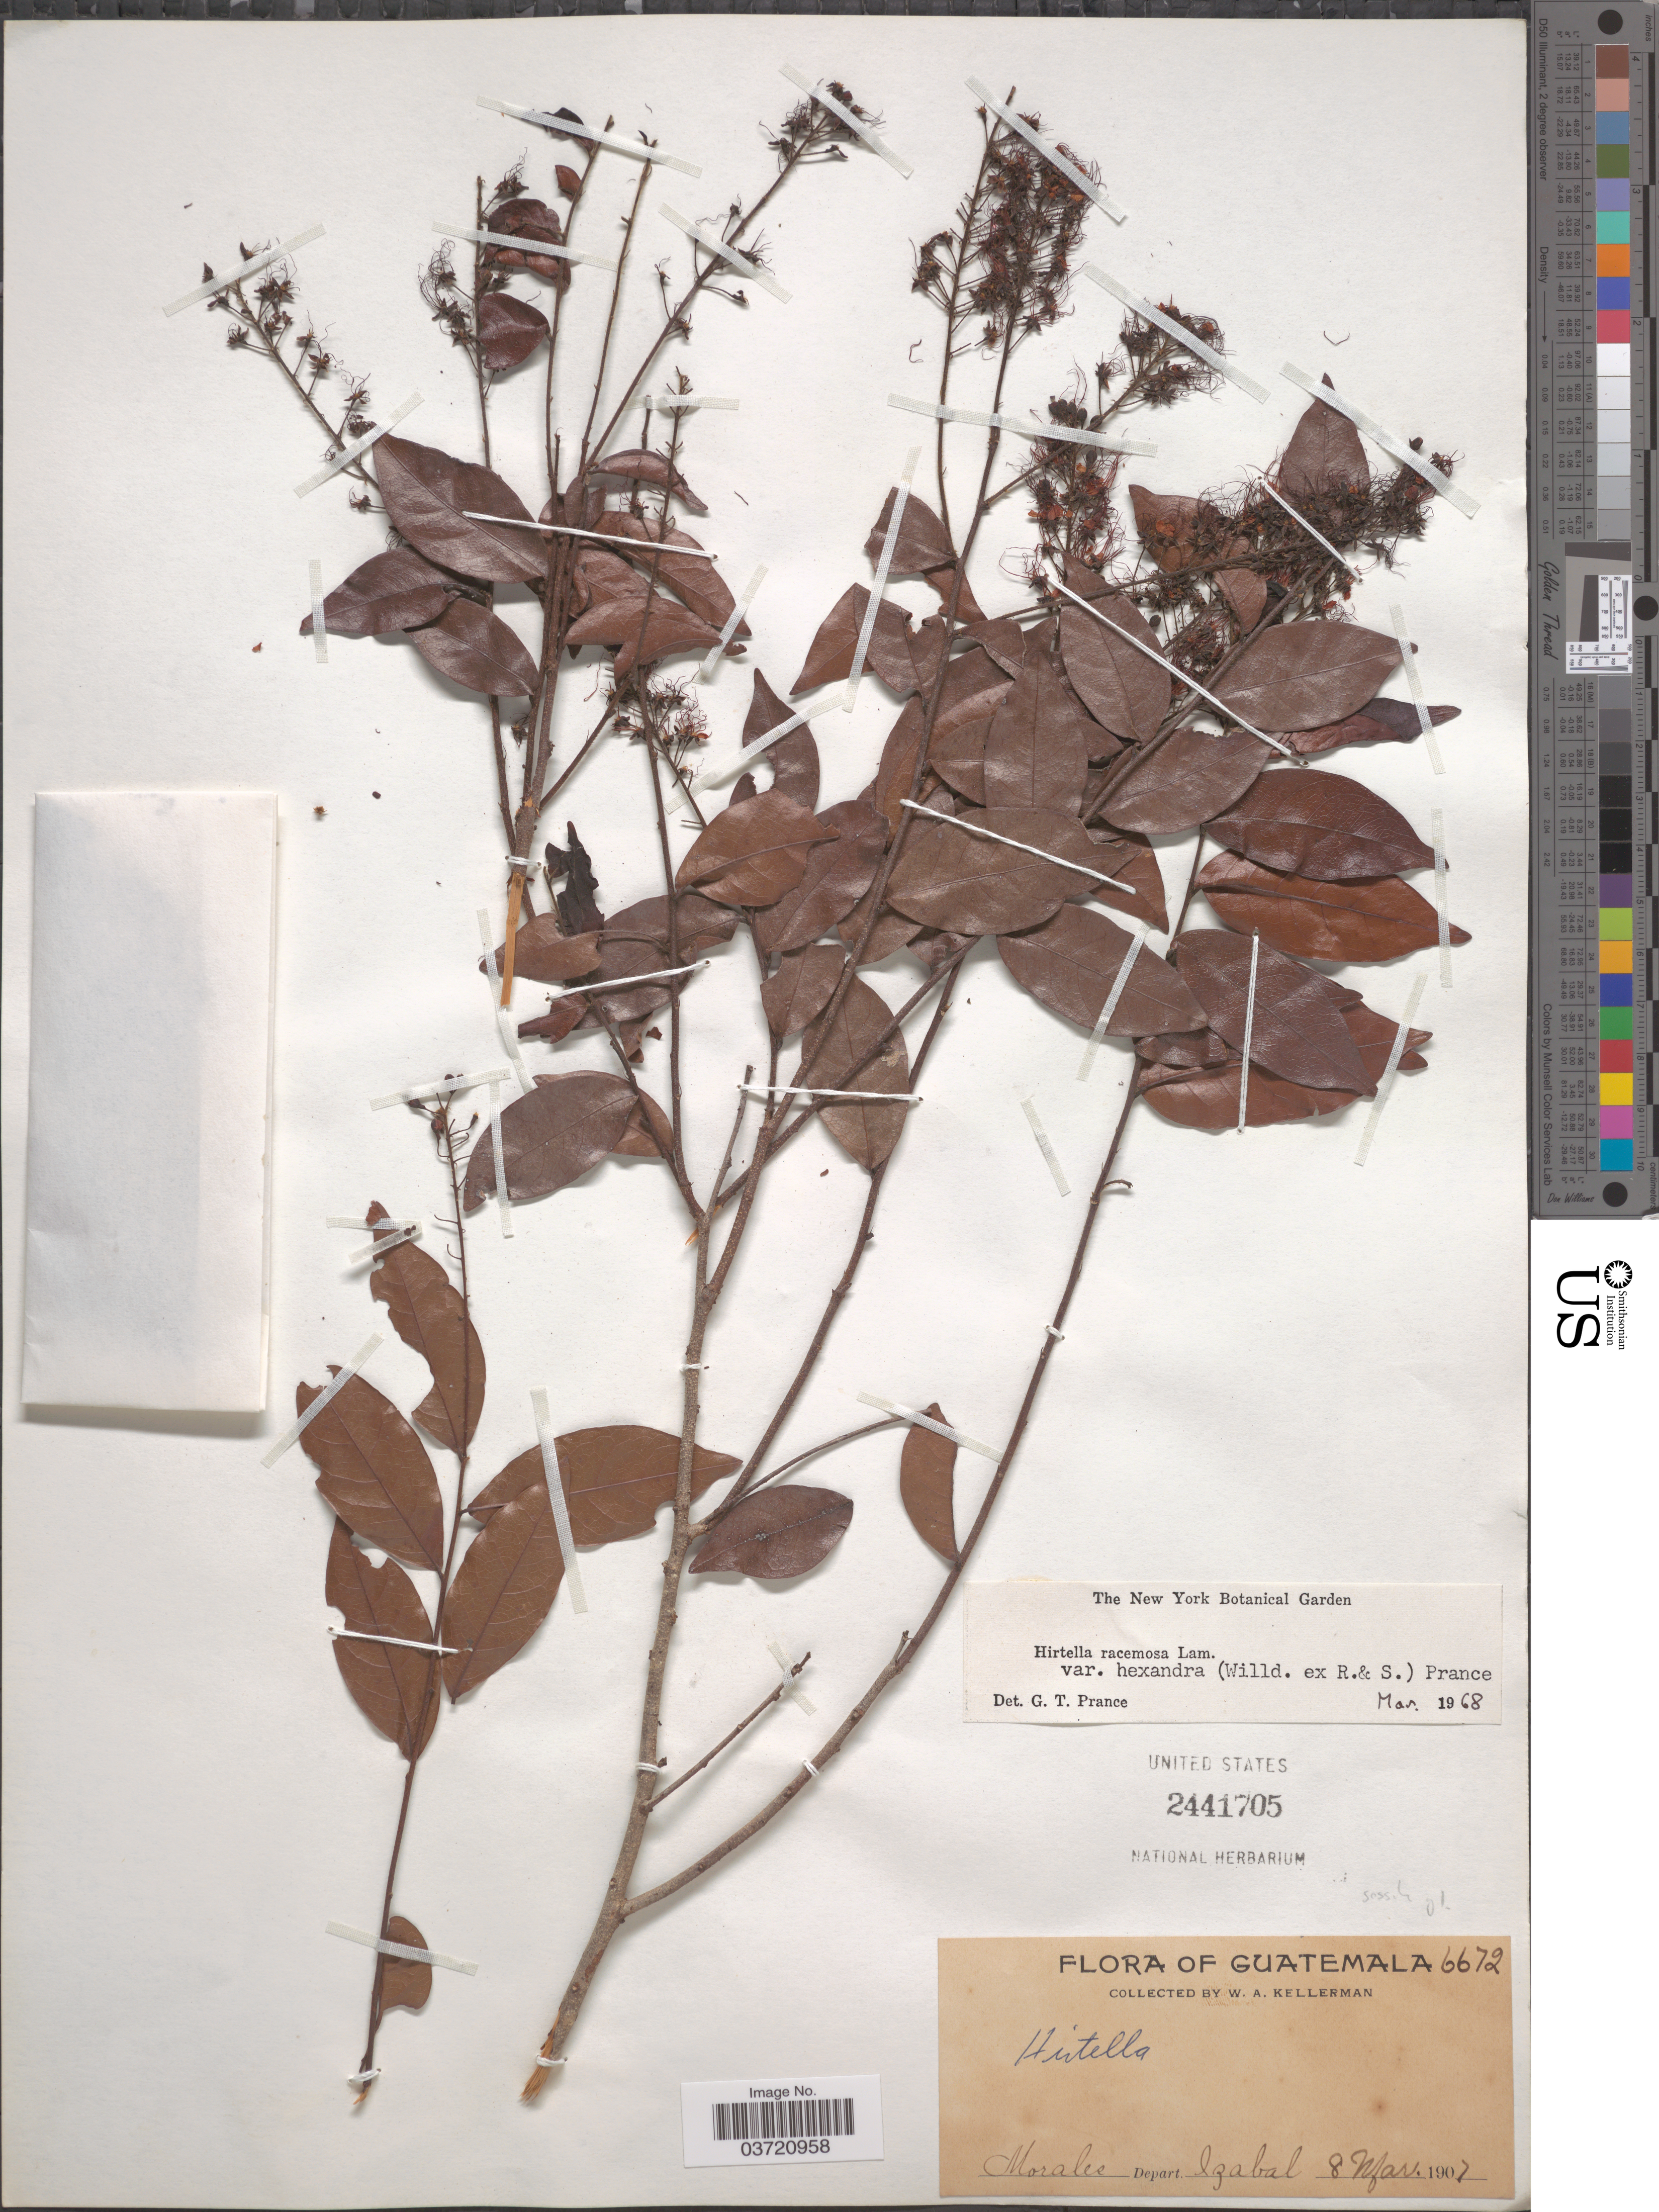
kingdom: Plantae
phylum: Tracheophyta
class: Magnoliopsida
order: Malpighiales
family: Chrysobalanaceae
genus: Hirtella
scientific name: Hirtella racemosa var. hexandra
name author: (Willd. ex Roem. & Schult.) Prance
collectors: W. Kellerman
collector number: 6672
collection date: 1907-03-08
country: Guatemala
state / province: Izabal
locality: Morales, Depart. Izabal.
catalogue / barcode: US 2441705